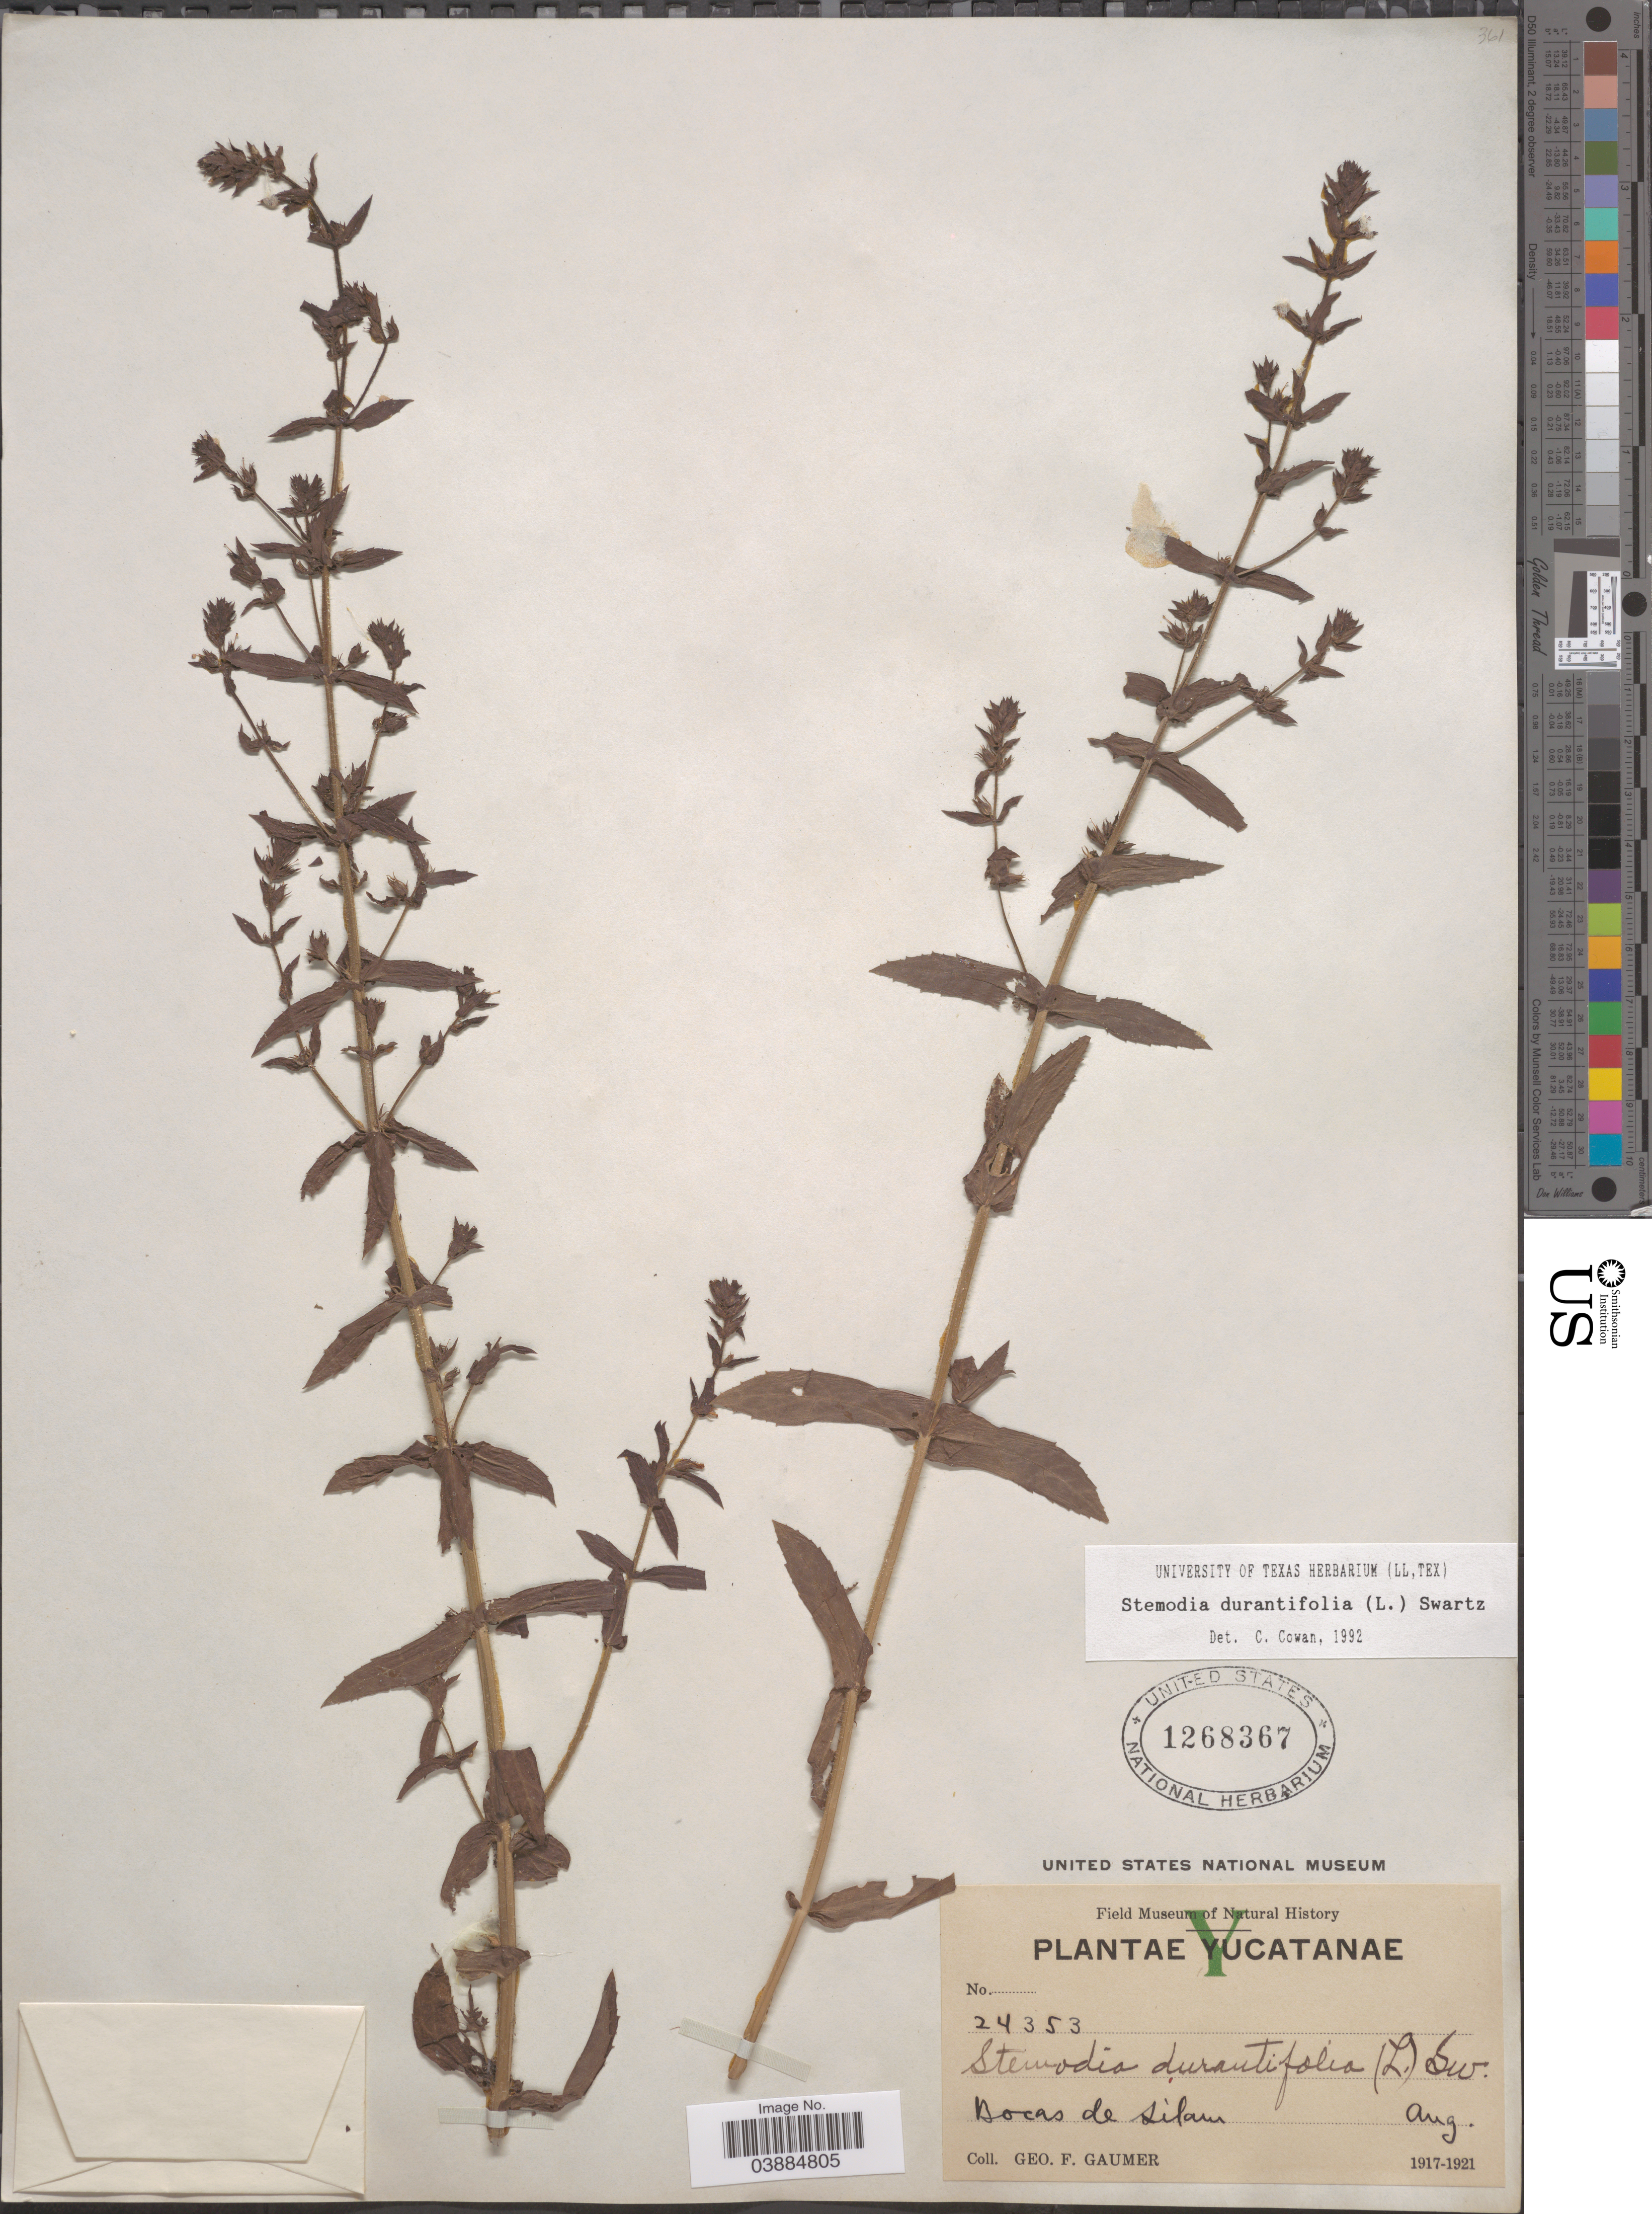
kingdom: Plantae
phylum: Tracheophyta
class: Magnoliopsida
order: Lamiales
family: Plantaginaceae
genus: Stemodia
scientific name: Stemodia durantifolia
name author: (L.) Sw.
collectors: G. F. Gaumer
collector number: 24353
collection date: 1917-08/1921-08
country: Mexico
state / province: Yucatán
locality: Yucatanae. Bocas de Silao.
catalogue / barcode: US 1268367